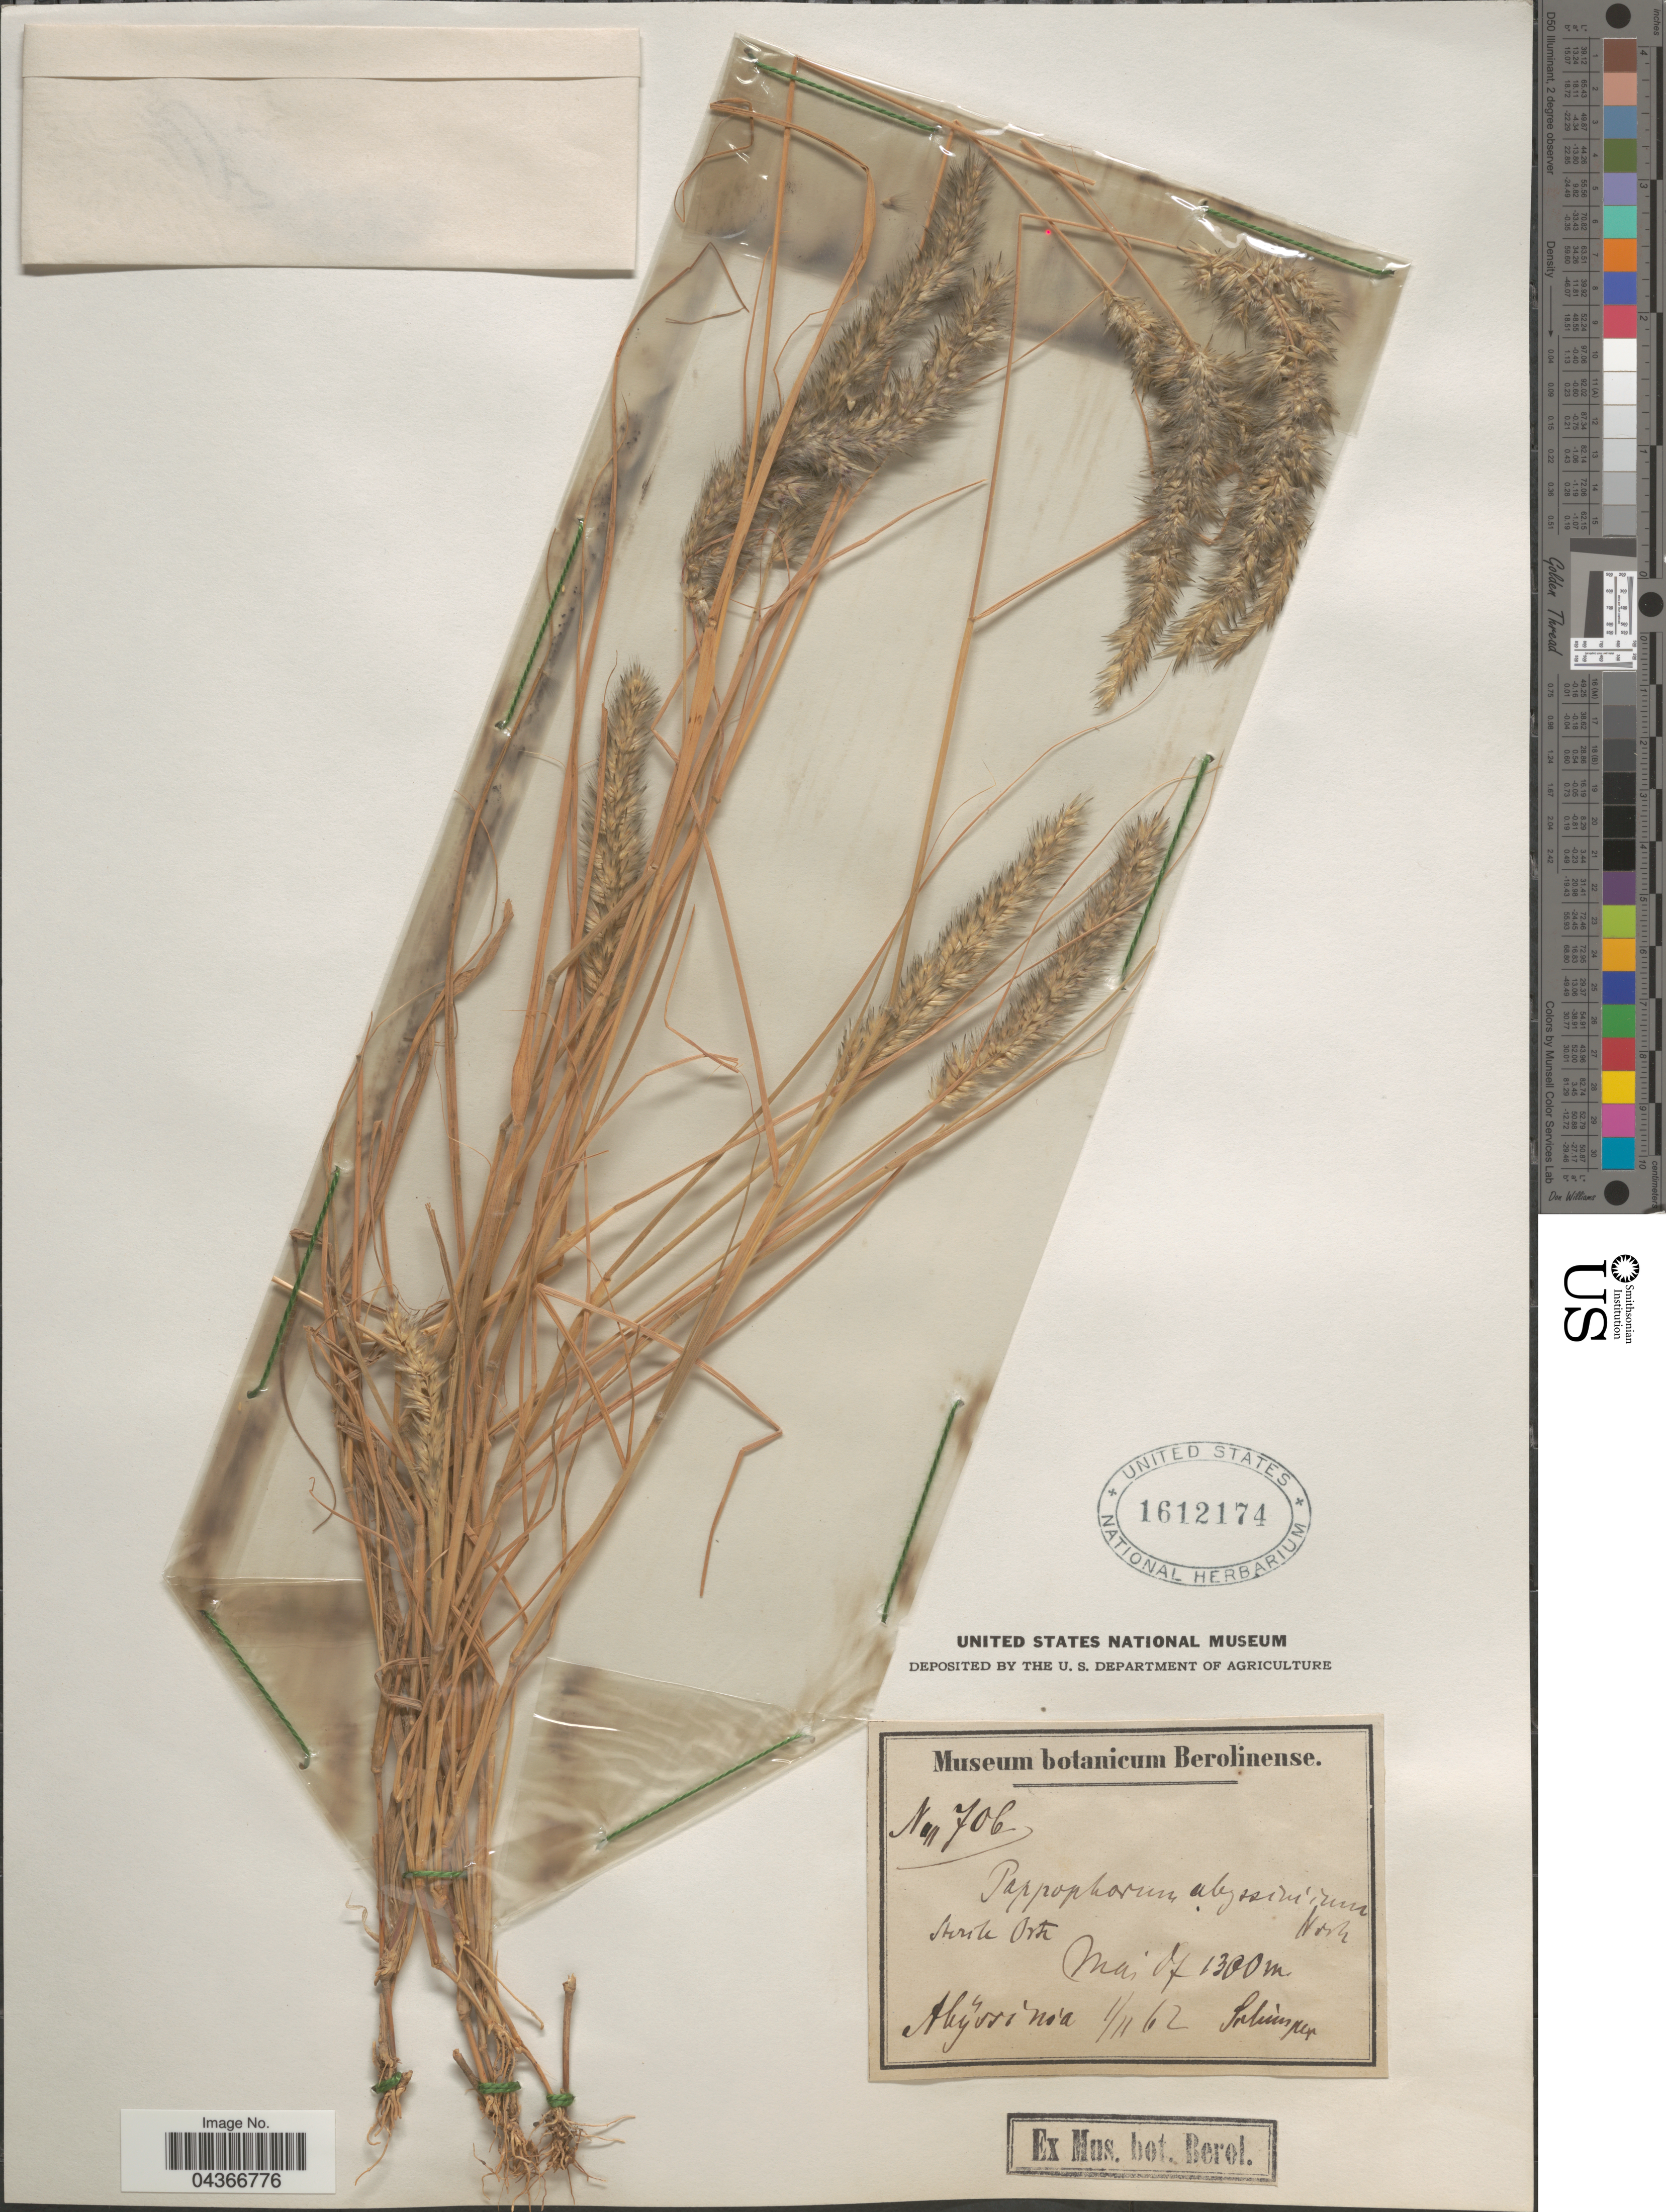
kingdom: Plantae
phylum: Tracheophyta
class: Liliopsida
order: Poales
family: Poaceae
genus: Enneapogon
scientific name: Enneapogon cenchroides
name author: (Licht. ex Roem. & Schult.) C.E. Hubb.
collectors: -. Schimper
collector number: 706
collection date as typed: Transcribed d/m/y: 1/11/62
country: Ethiopia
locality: Abyssinia.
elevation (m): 1300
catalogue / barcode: US 1612174